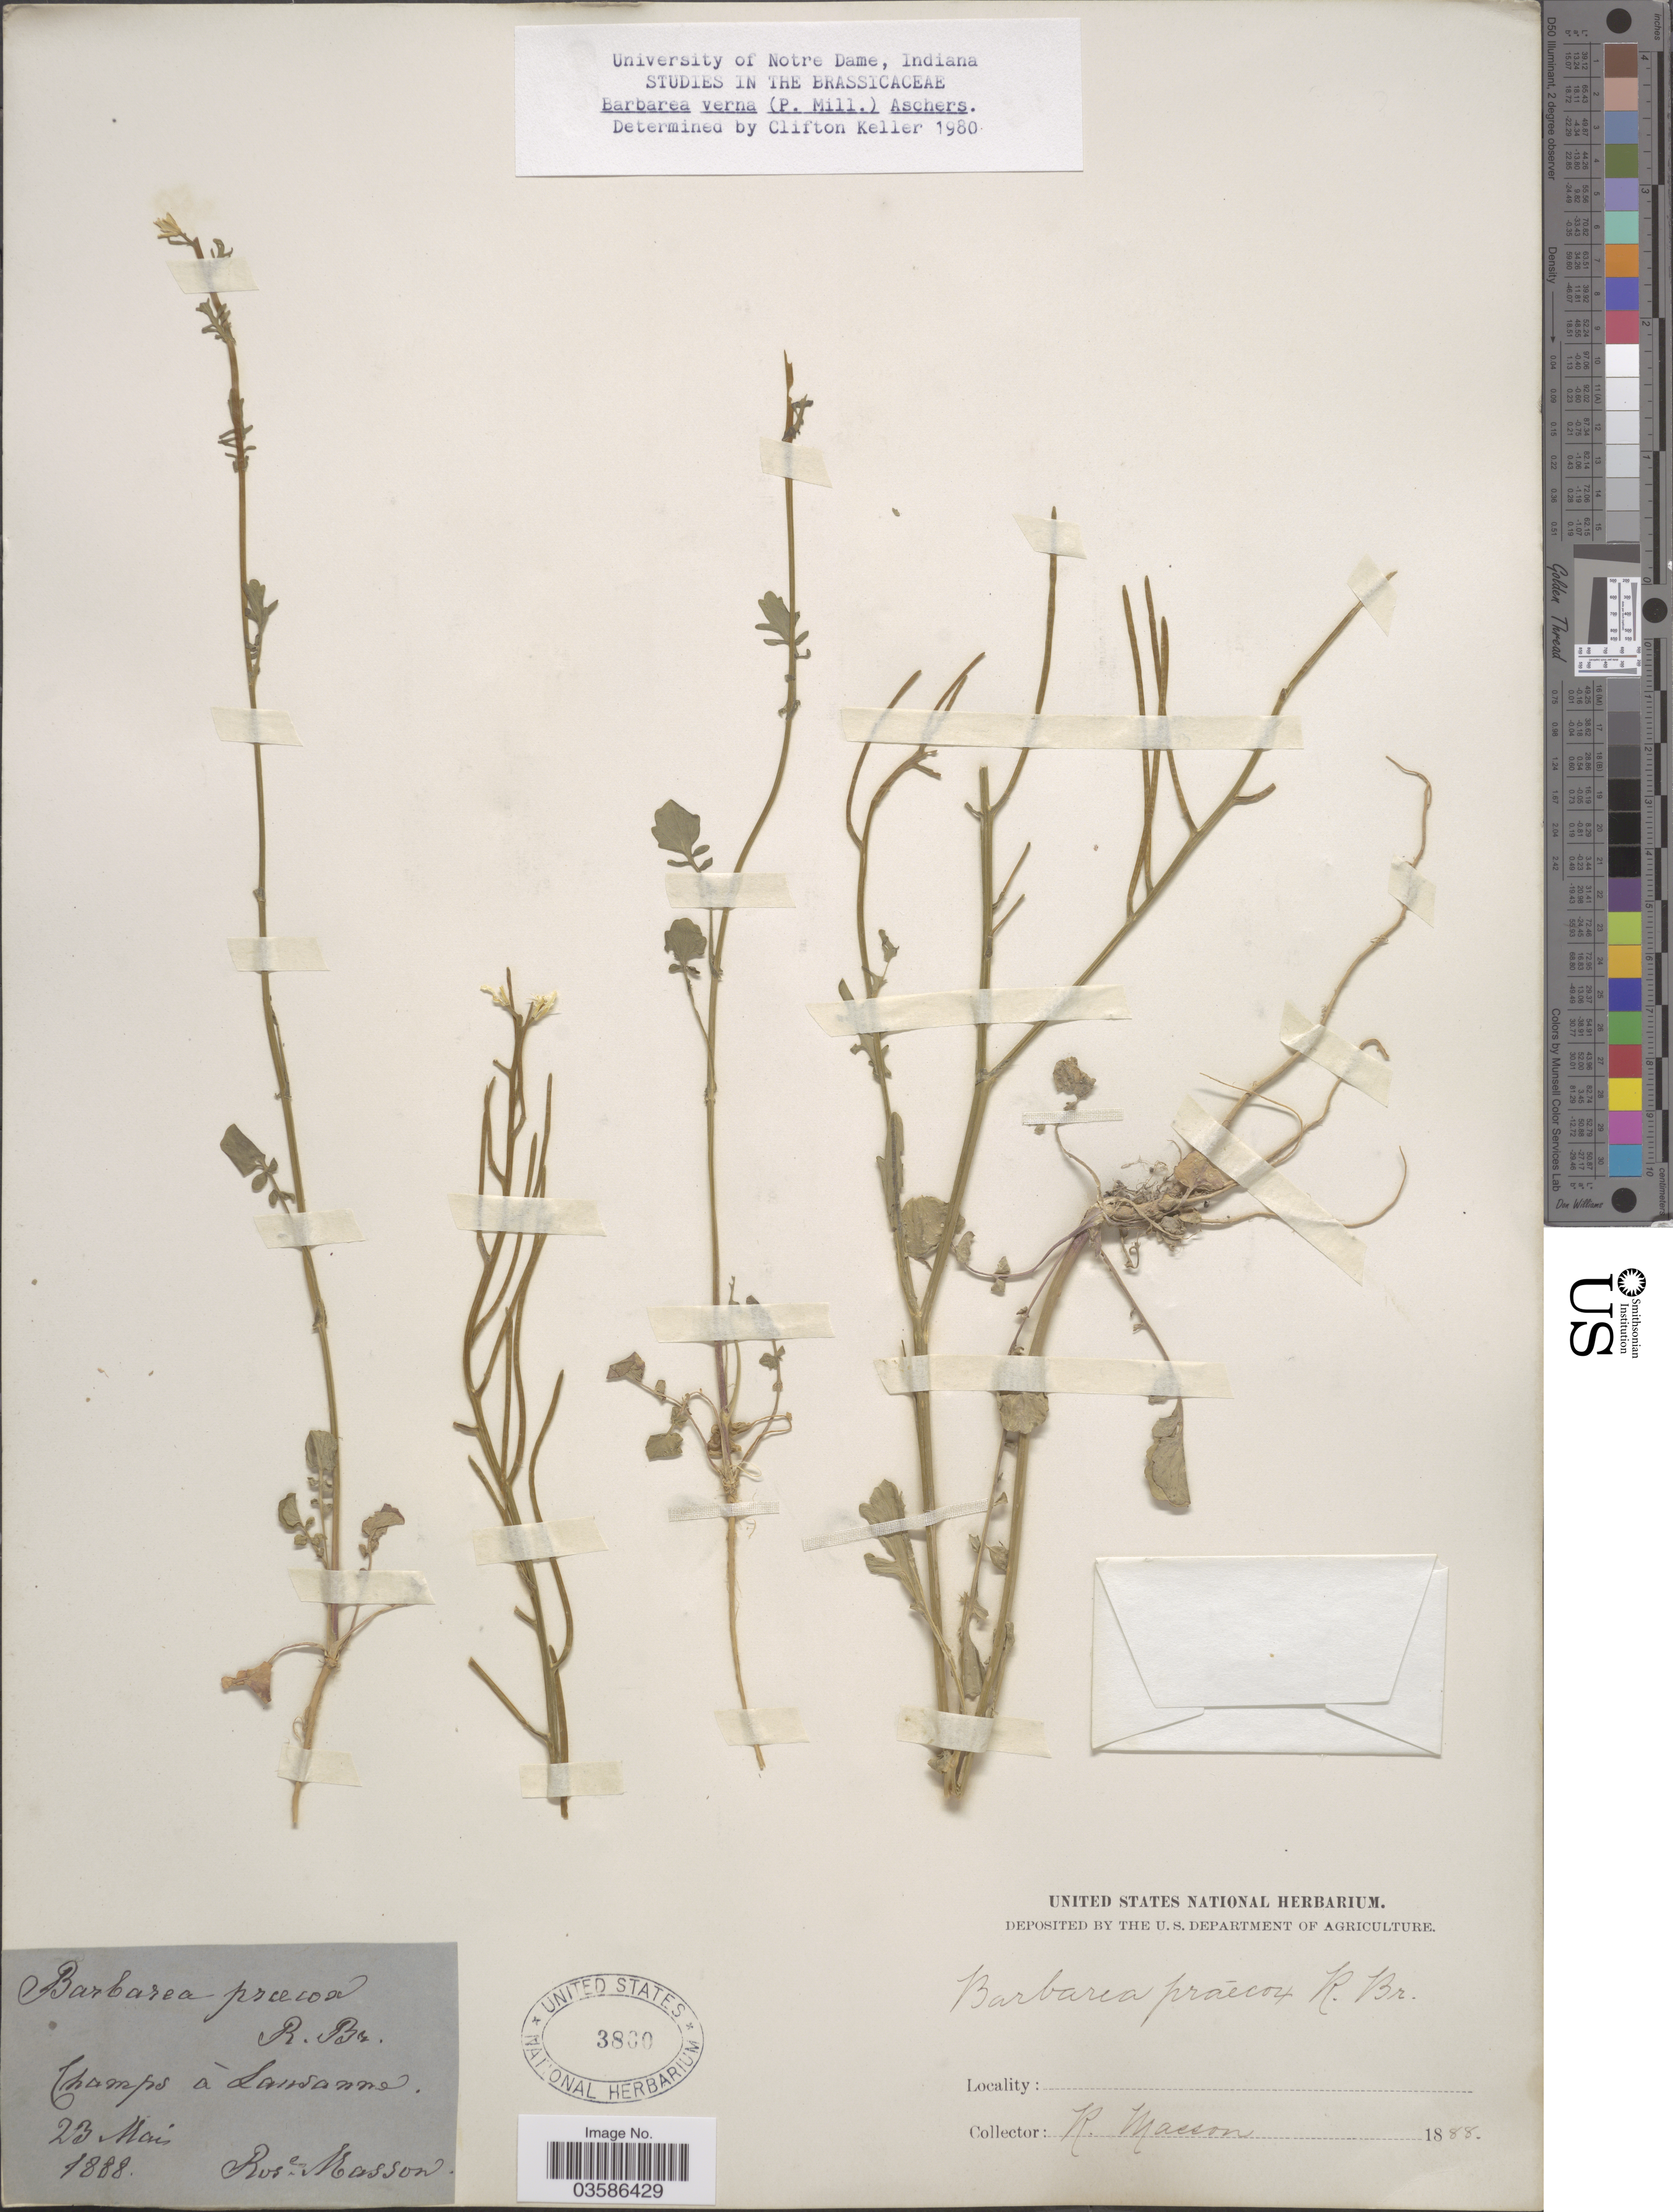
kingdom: Plantae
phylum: Tracheophyta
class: Magnoliopsida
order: Brassicales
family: Brassicaceae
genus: Barbarea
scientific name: Barbarea verna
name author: (Mill.) Asch.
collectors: R. Masson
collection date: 1888-05-23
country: France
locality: Champs à Lausanne.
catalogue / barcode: US 3860